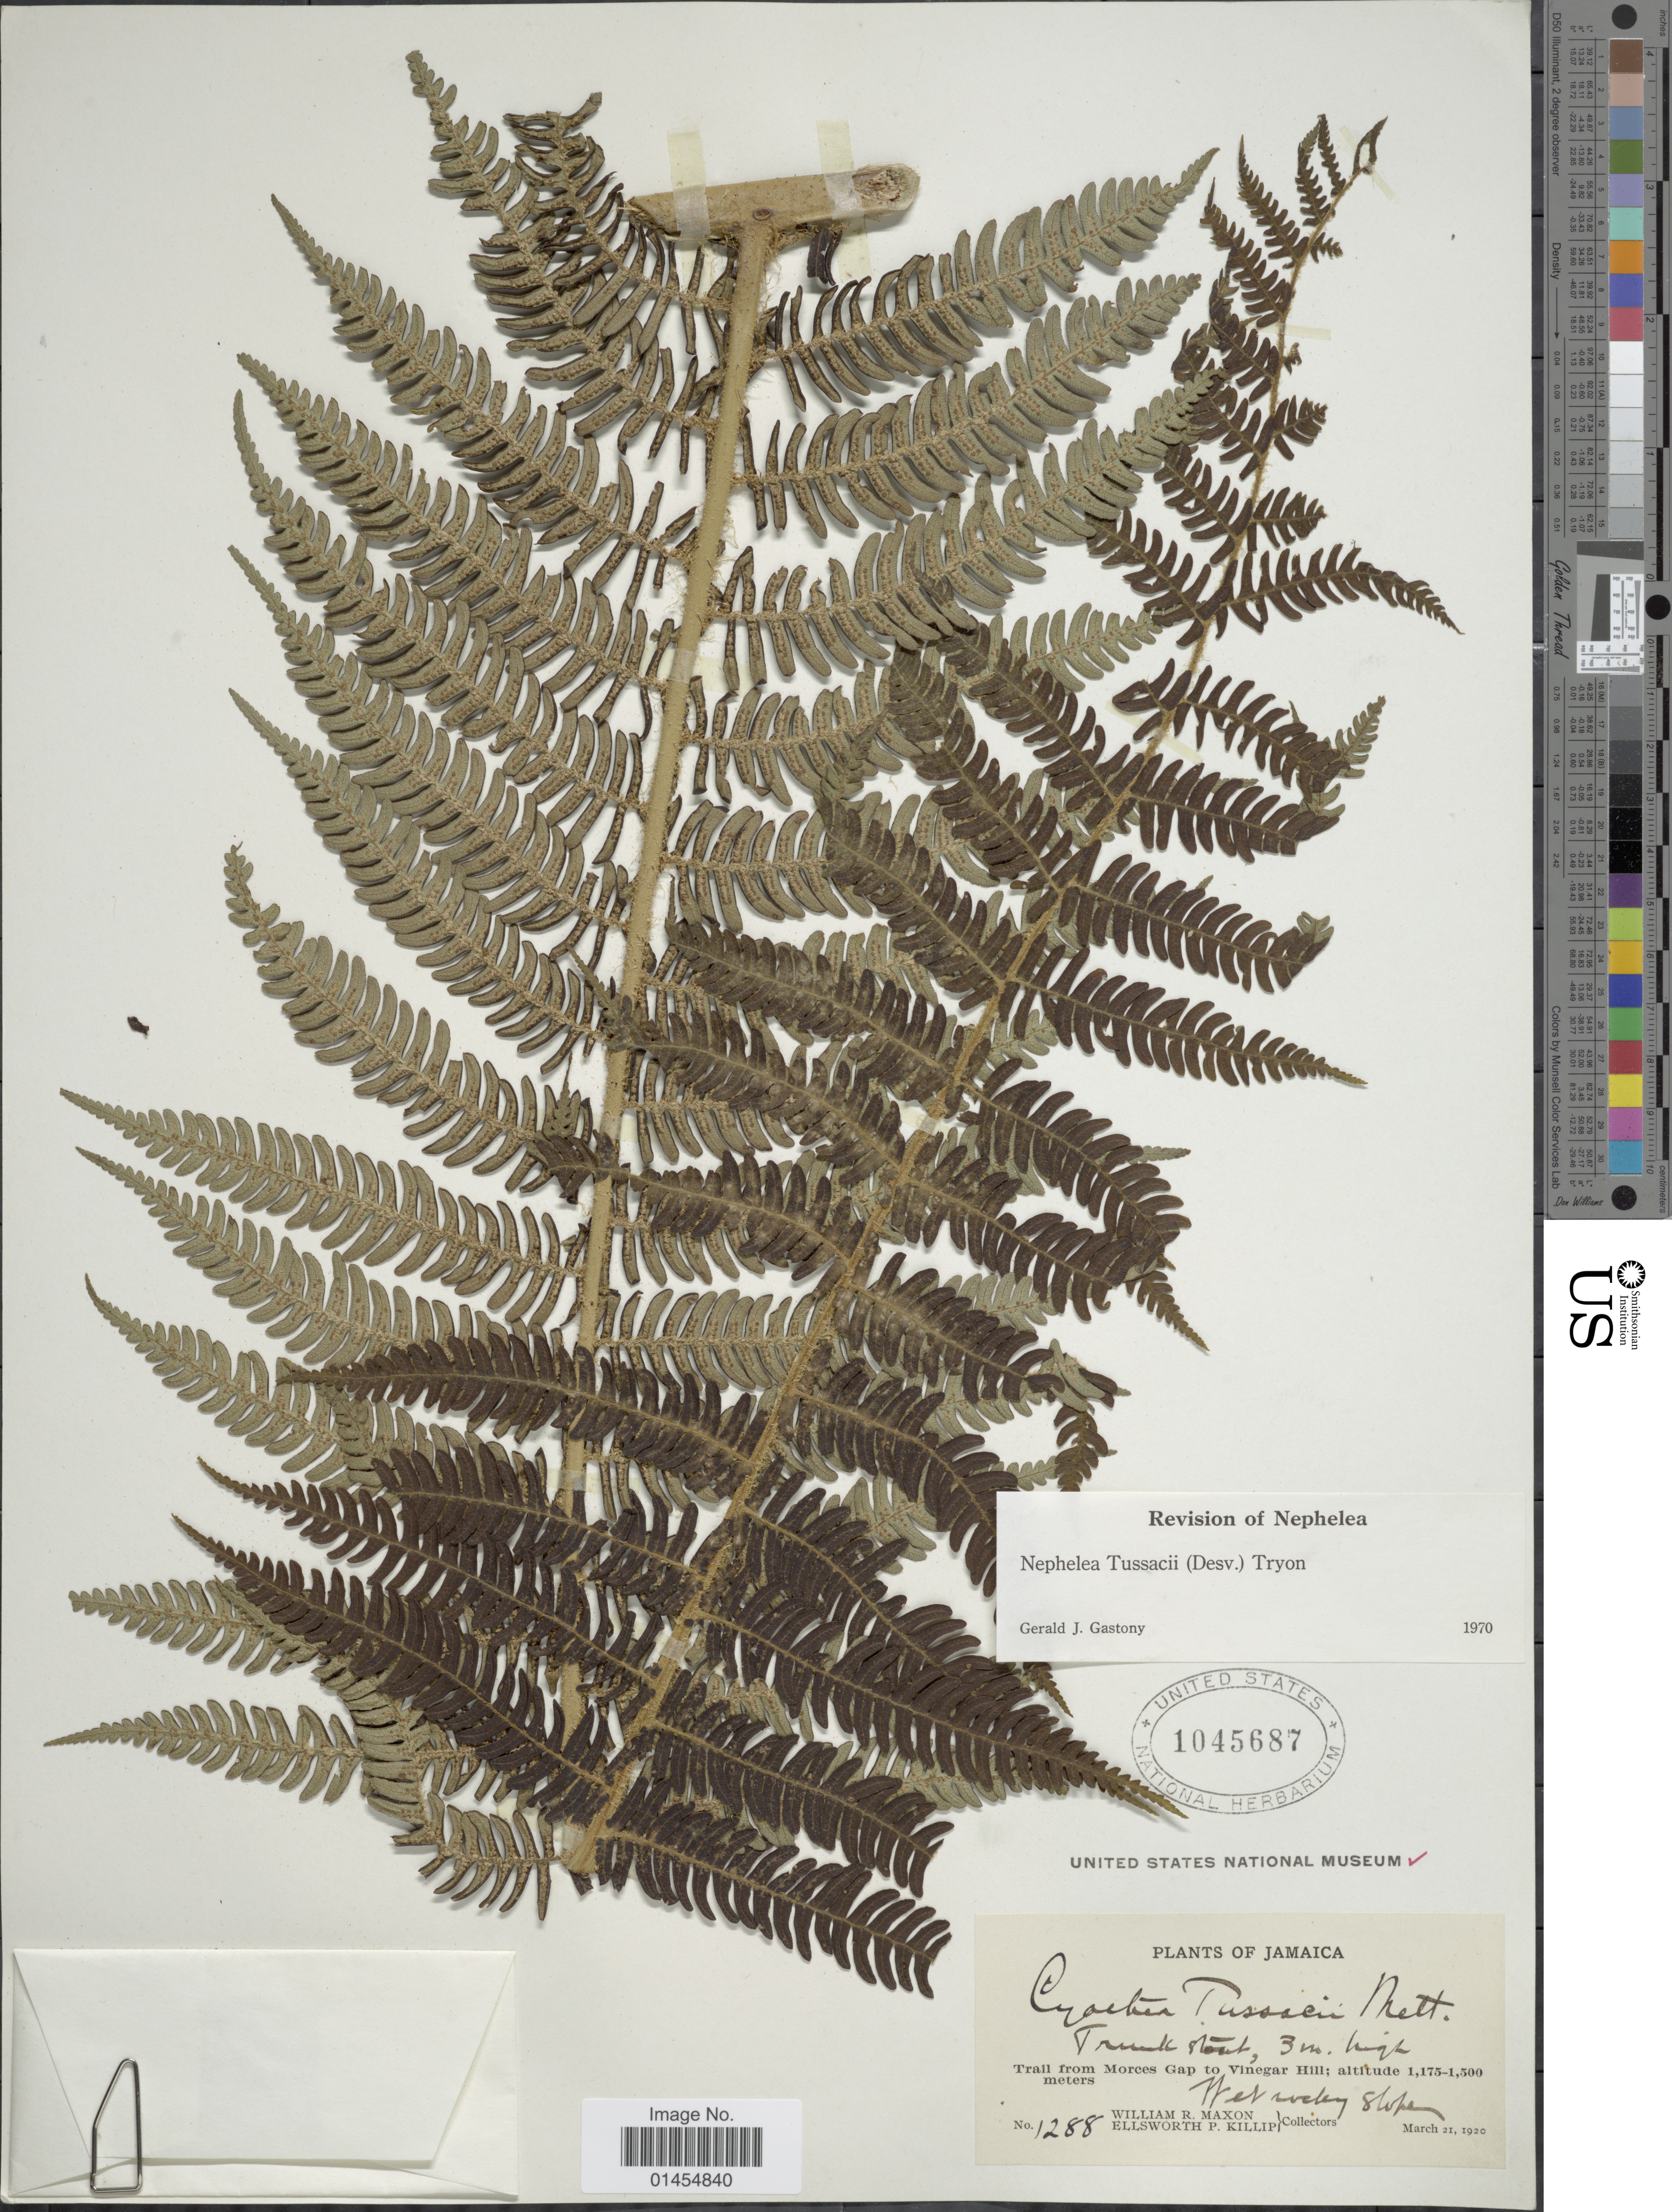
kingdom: Plantae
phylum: Tracheophyta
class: Polypodiopsida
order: Cyatheales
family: Cyatheaceae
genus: Alsophila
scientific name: Alsophila tussacii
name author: (Desv.) D.S. Conant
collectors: W. R. Maxon & E. P. Killip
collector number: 1288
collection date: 1920-03-21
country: Jamaica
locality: Trail from Morces Gap to Vinegar Hill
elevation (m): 1175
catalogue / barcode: US 1045687